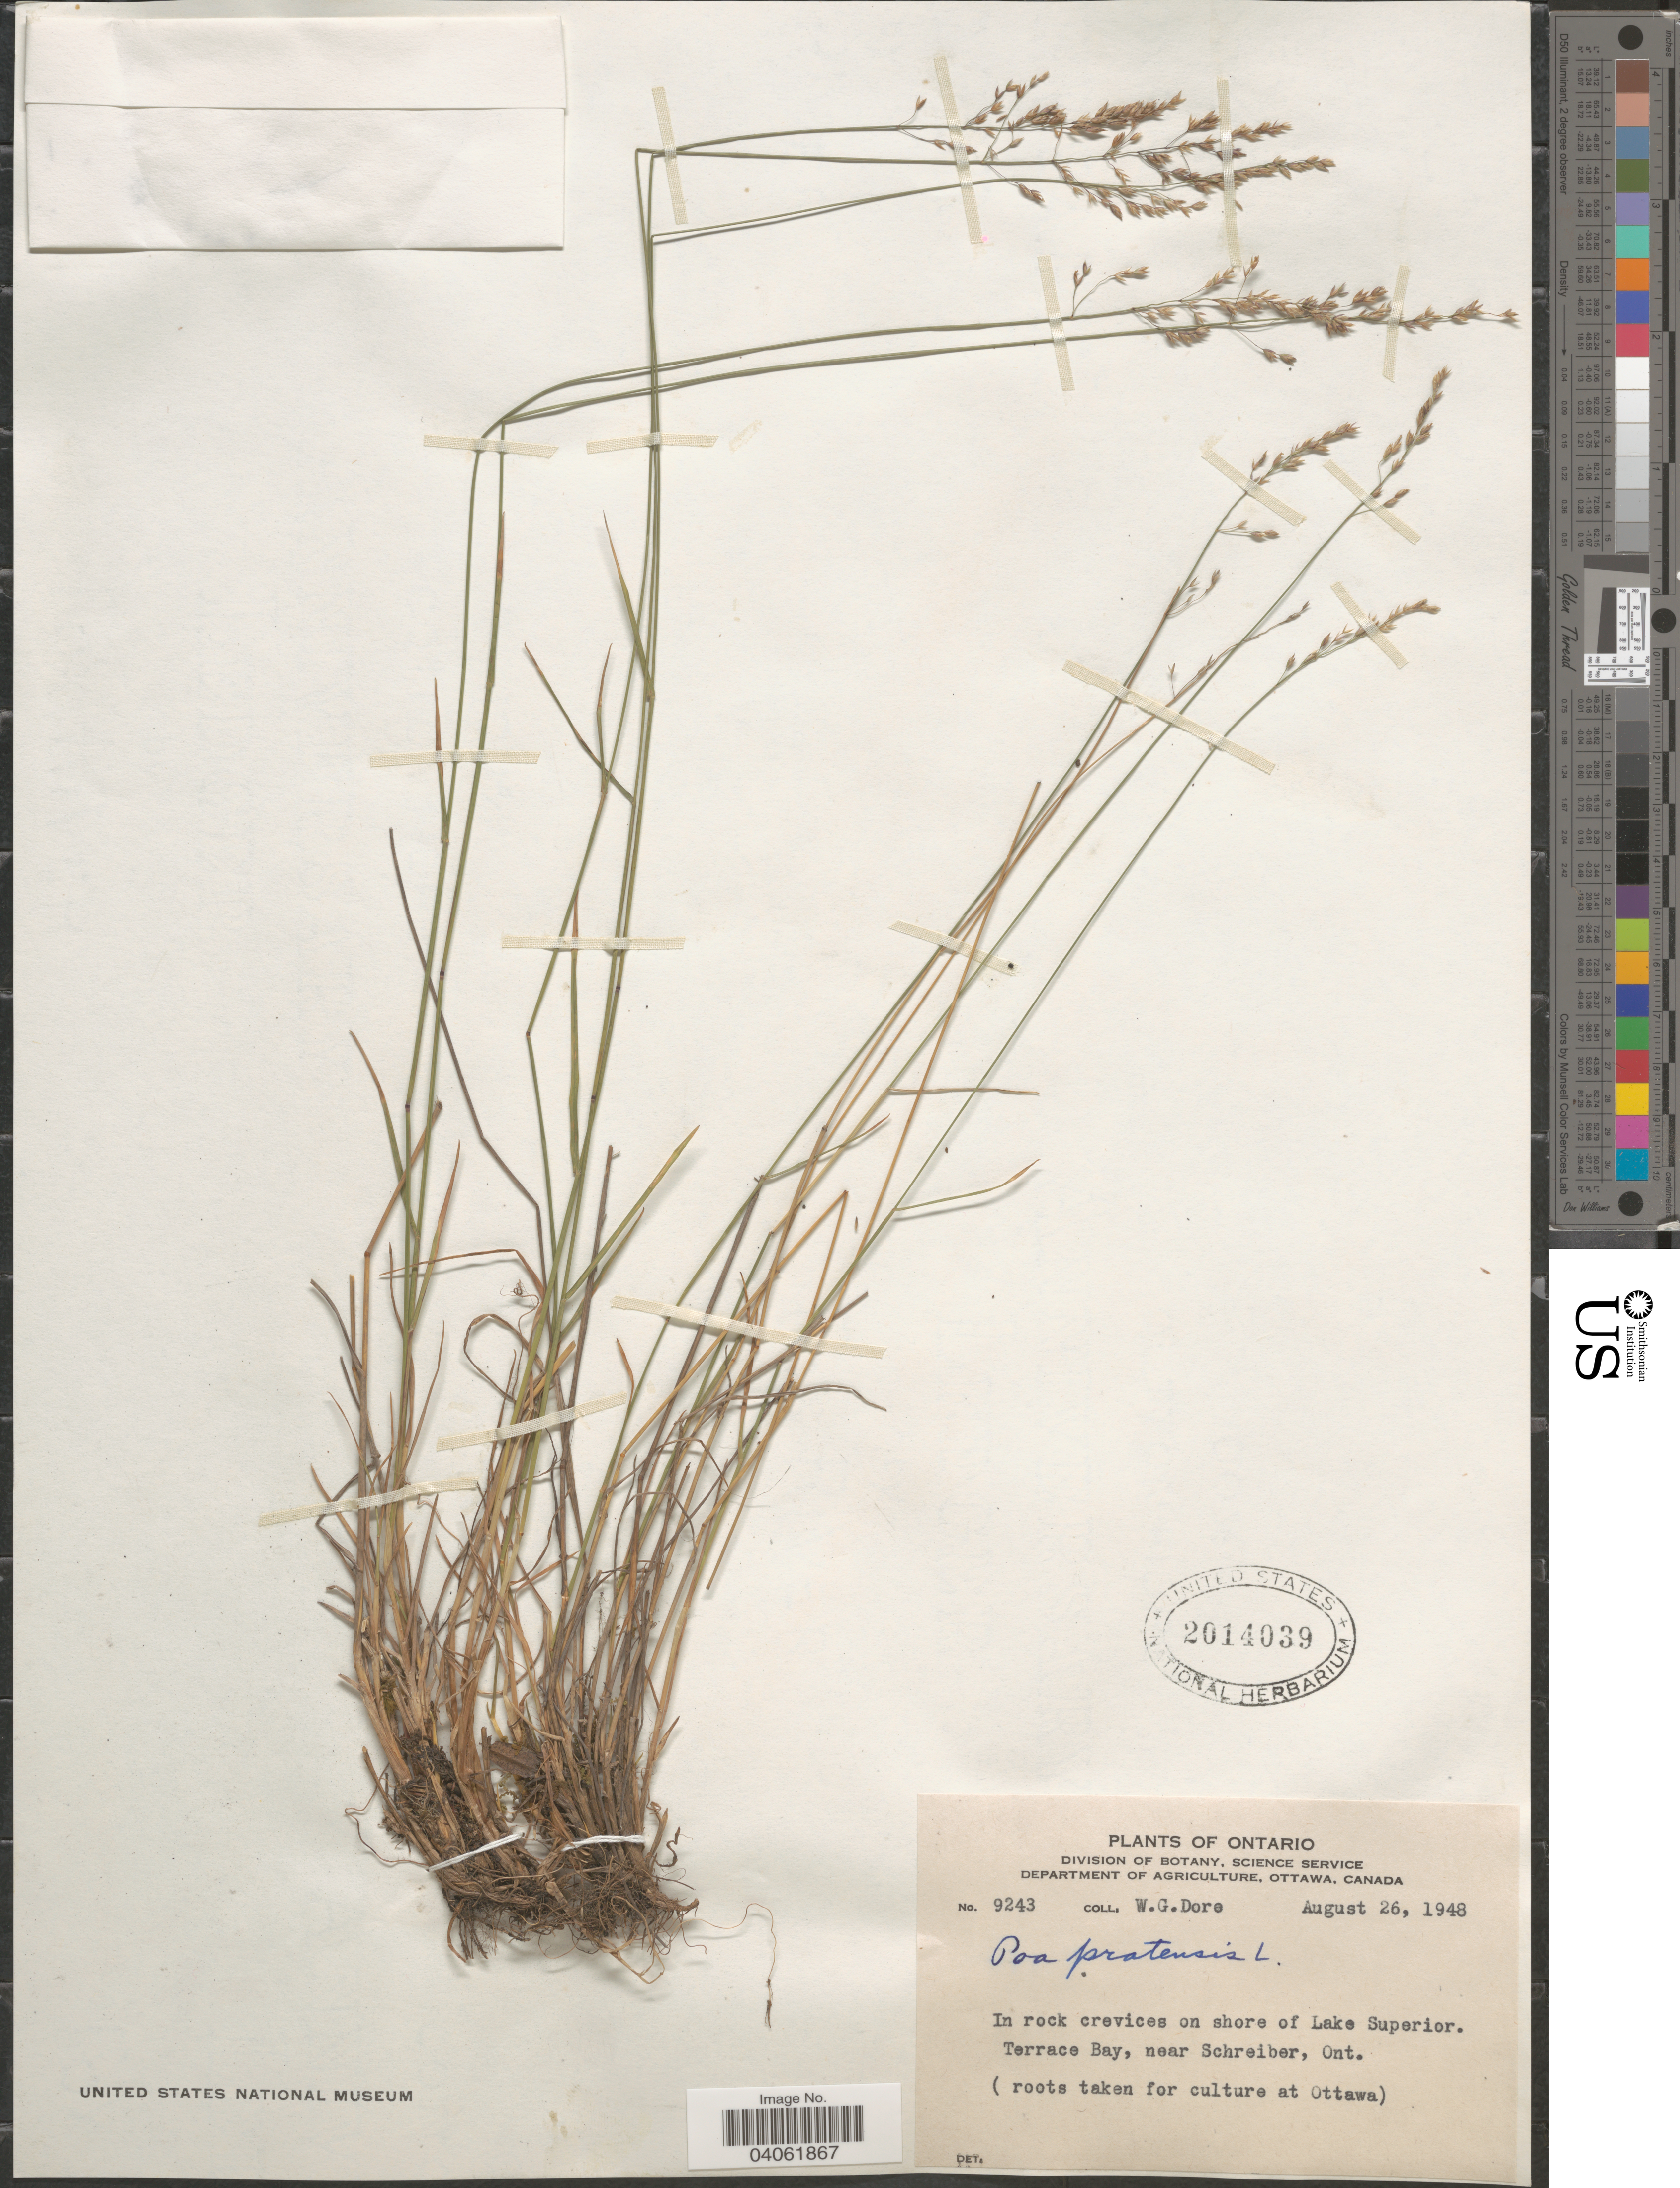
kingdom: Plantae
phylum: Tracheophyta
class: Liliopsida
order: Poales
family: Poaceae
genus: Poa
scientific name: Poa pratensis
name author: L.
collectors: W. Dore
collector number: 9243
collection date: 1948-08-26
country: Canada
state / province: Ontario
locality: On shore of Lake Superior. Terrace Bay, near Schreiber.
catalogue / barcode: US 2014039